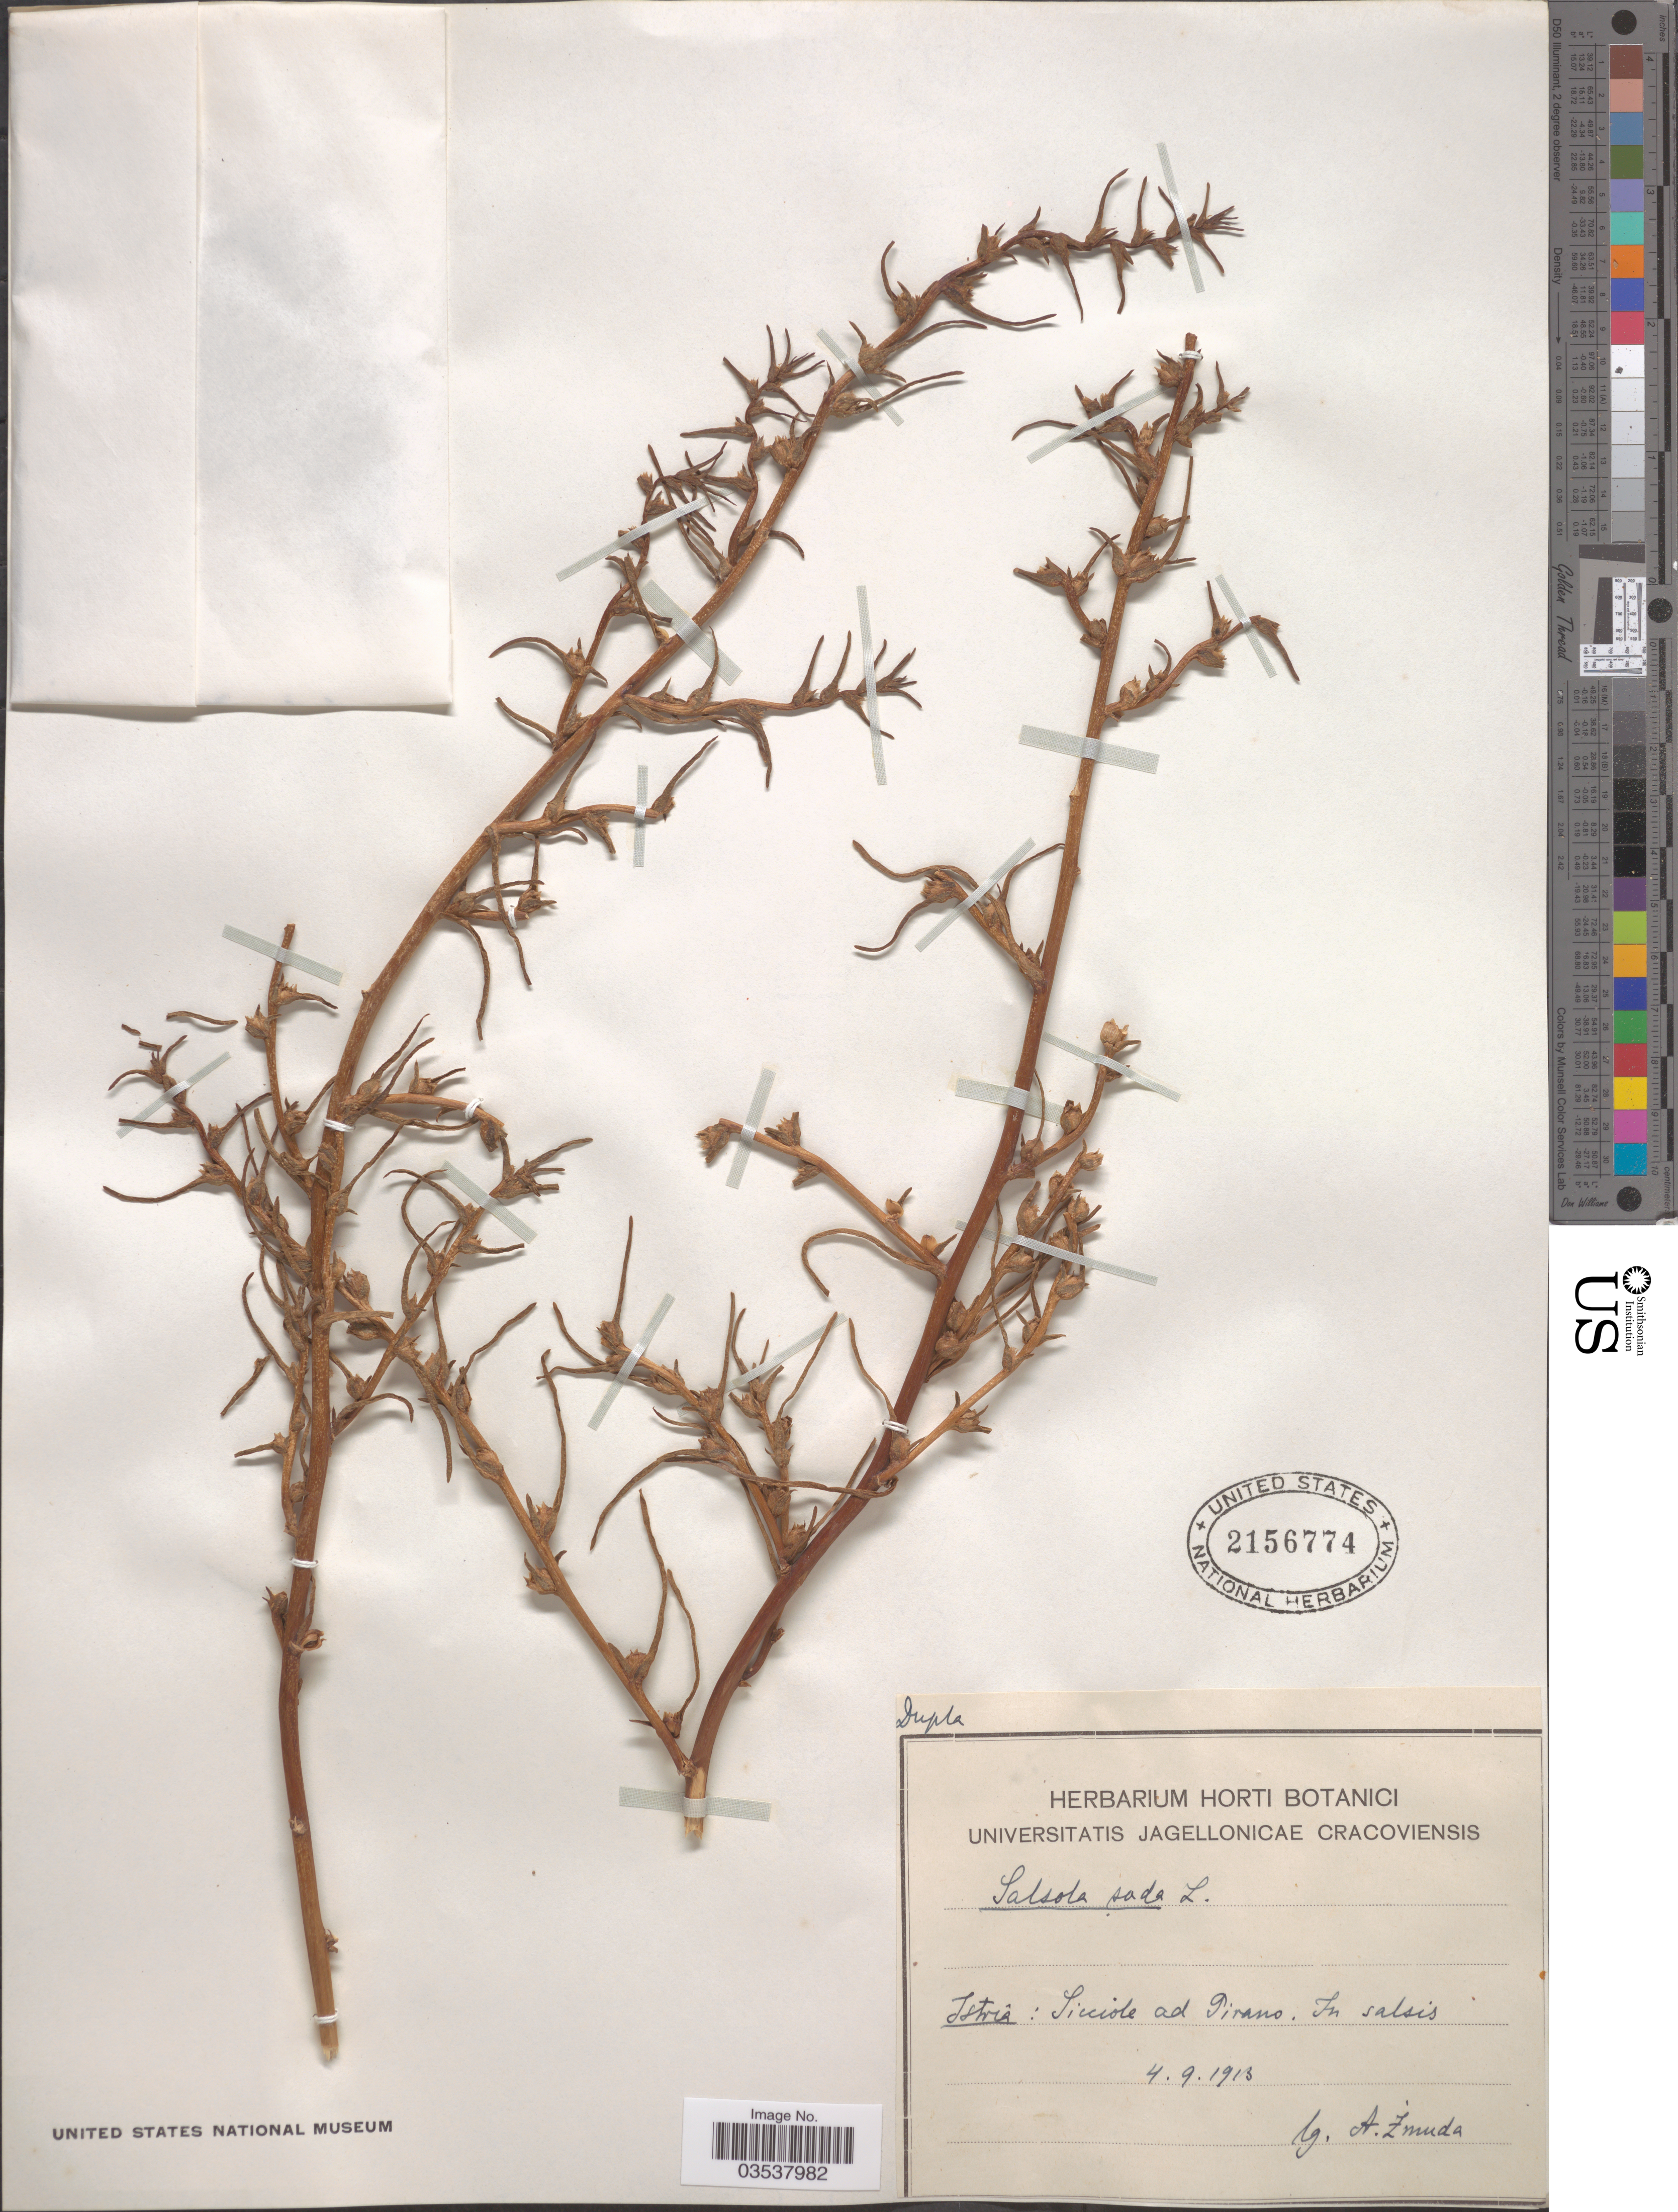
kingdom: Plantae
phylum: Tracheophyta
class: Magnoliopsida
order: Caryophyllales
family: Amaranthaceae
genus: Salsola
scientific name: Salsola soda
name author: L.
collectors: A. Zmuda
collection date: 1913-09-04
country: Slovenia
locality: Sicciole ad Pirano. In salsis.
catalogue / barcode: US 2156774